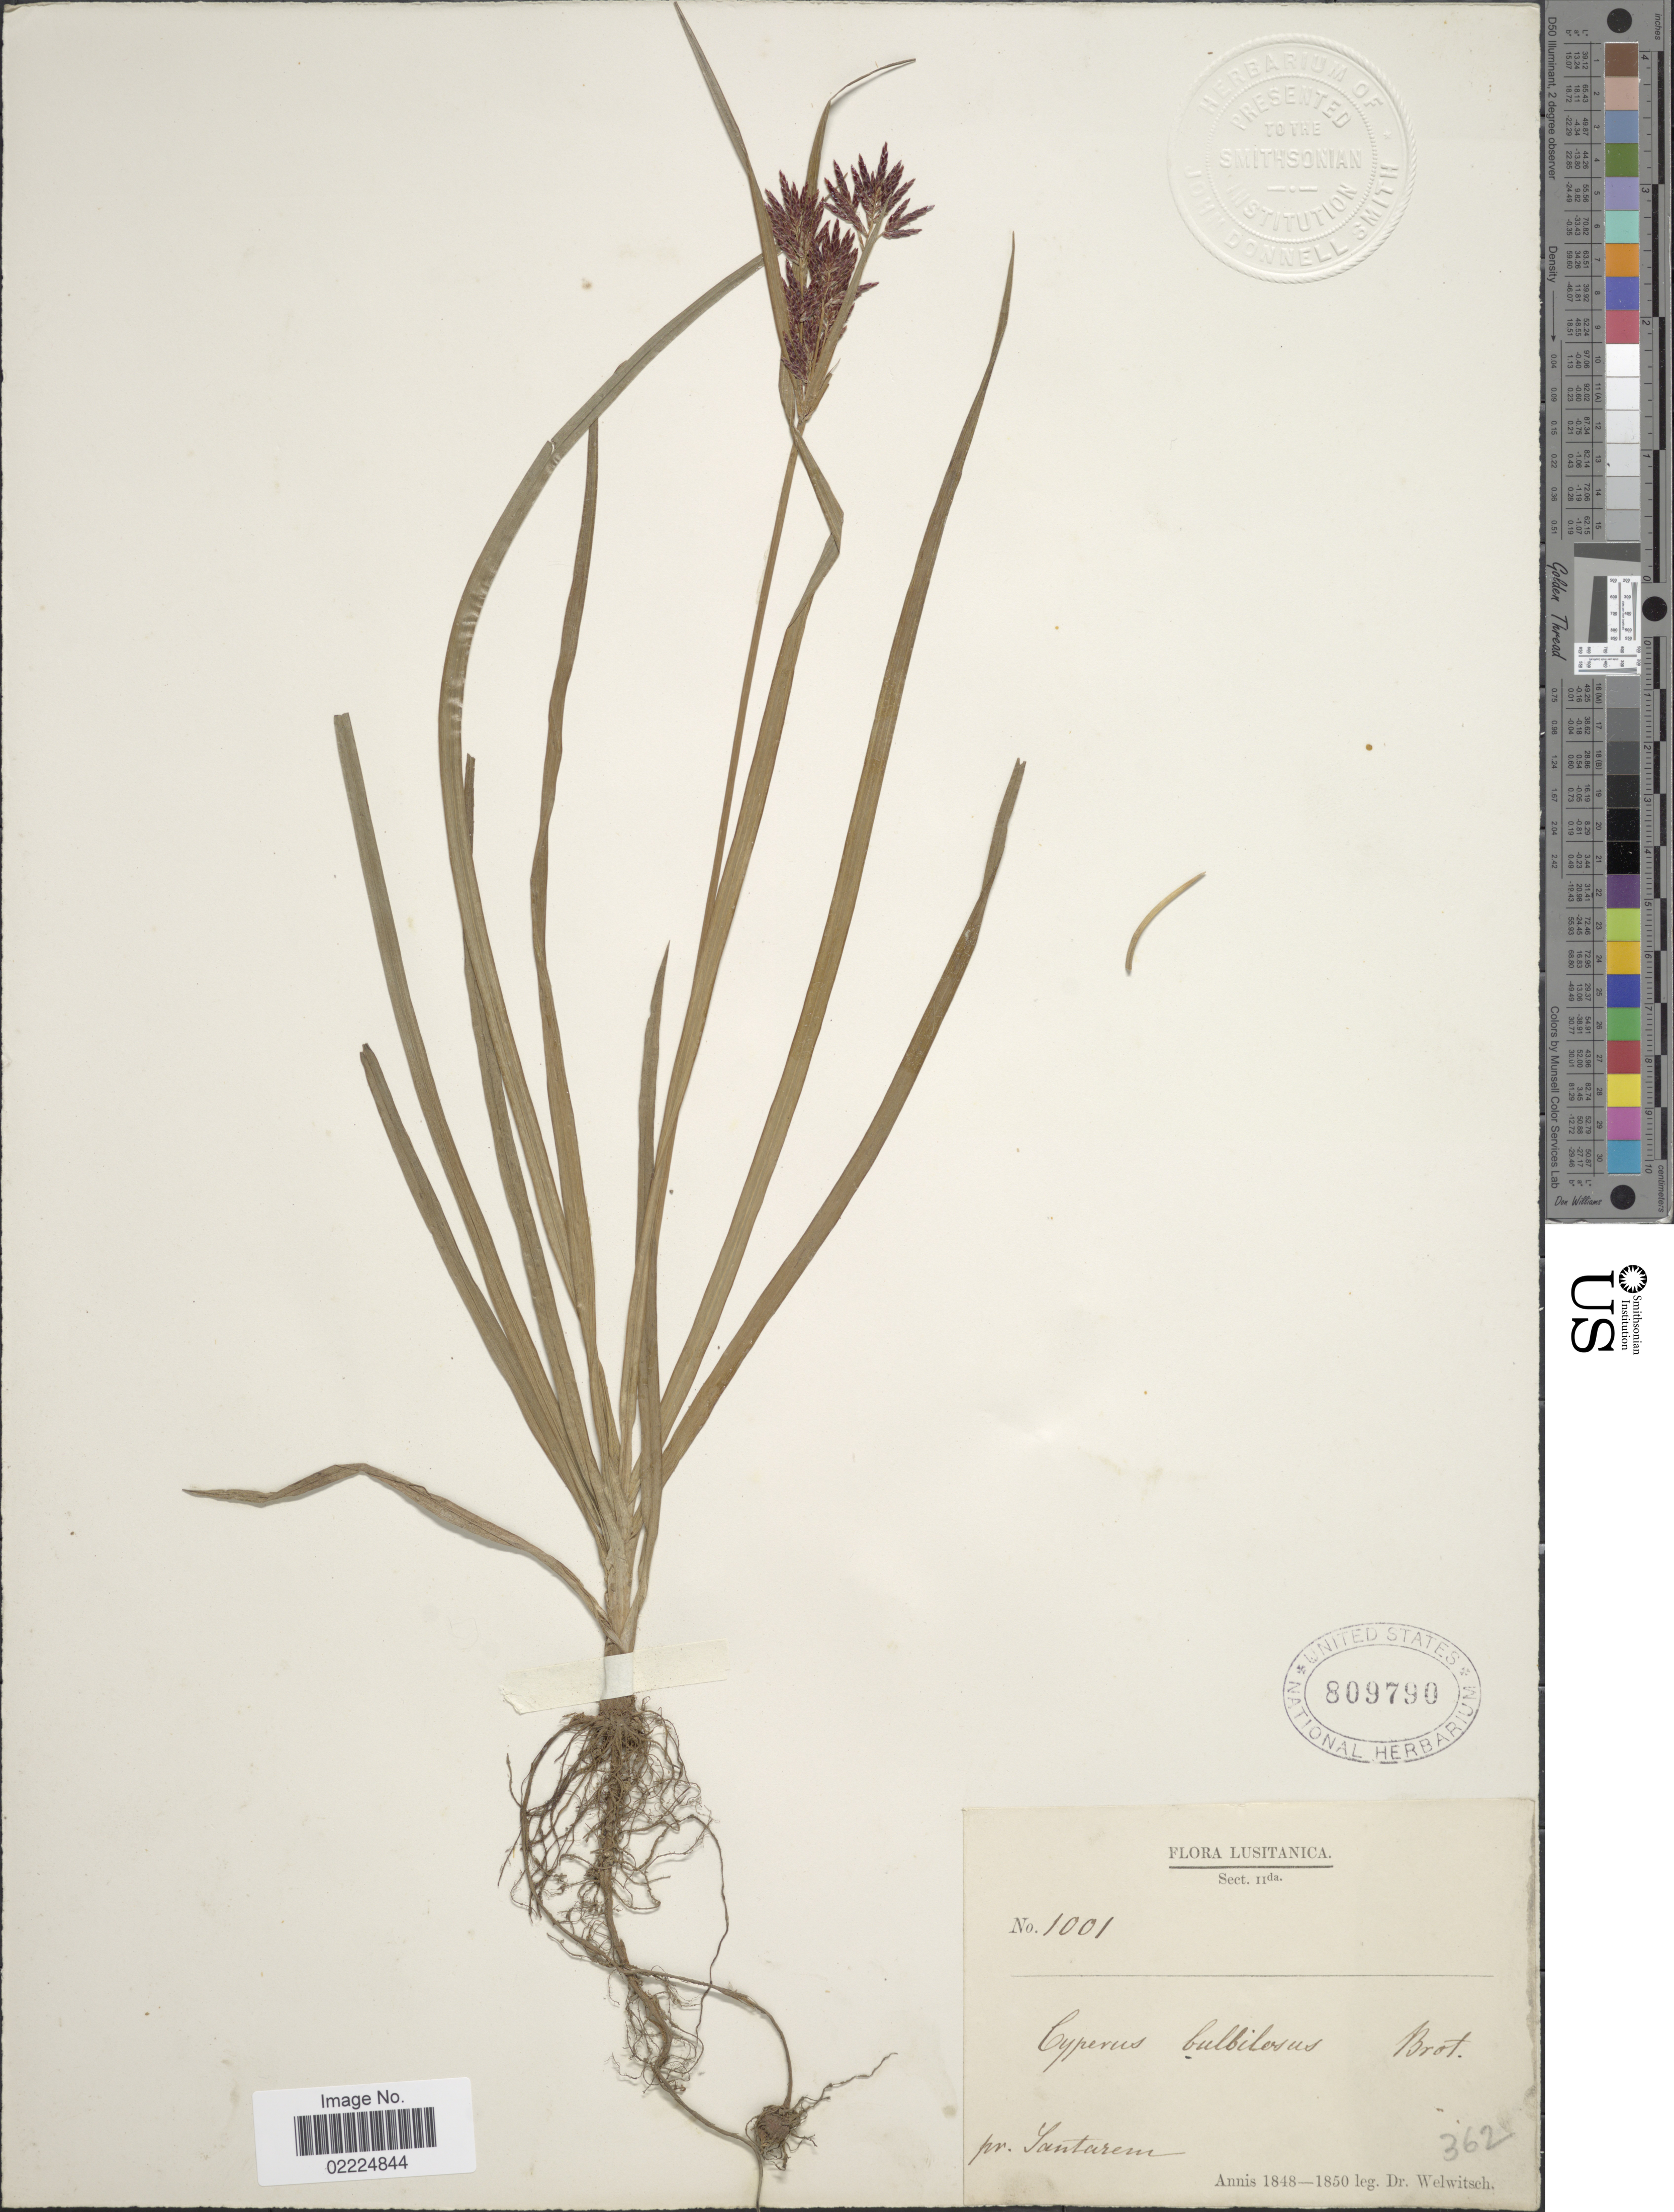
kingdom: Plantae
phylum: Tracheophyta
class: Liliopsida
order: Poales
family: Cyperaceae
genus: Cyperus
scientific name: Cyperus rotundus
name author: L.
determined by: Strong, Mark T., (BOT), Smithsonian Institution - National Museum of Natural History (UNITED STATES)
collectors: -. Welwitsch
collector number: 1001/362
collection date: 1848/1850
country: Portugal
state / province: Santarem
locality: Lusitanica. pr. Santarem.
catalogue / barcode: US 809790